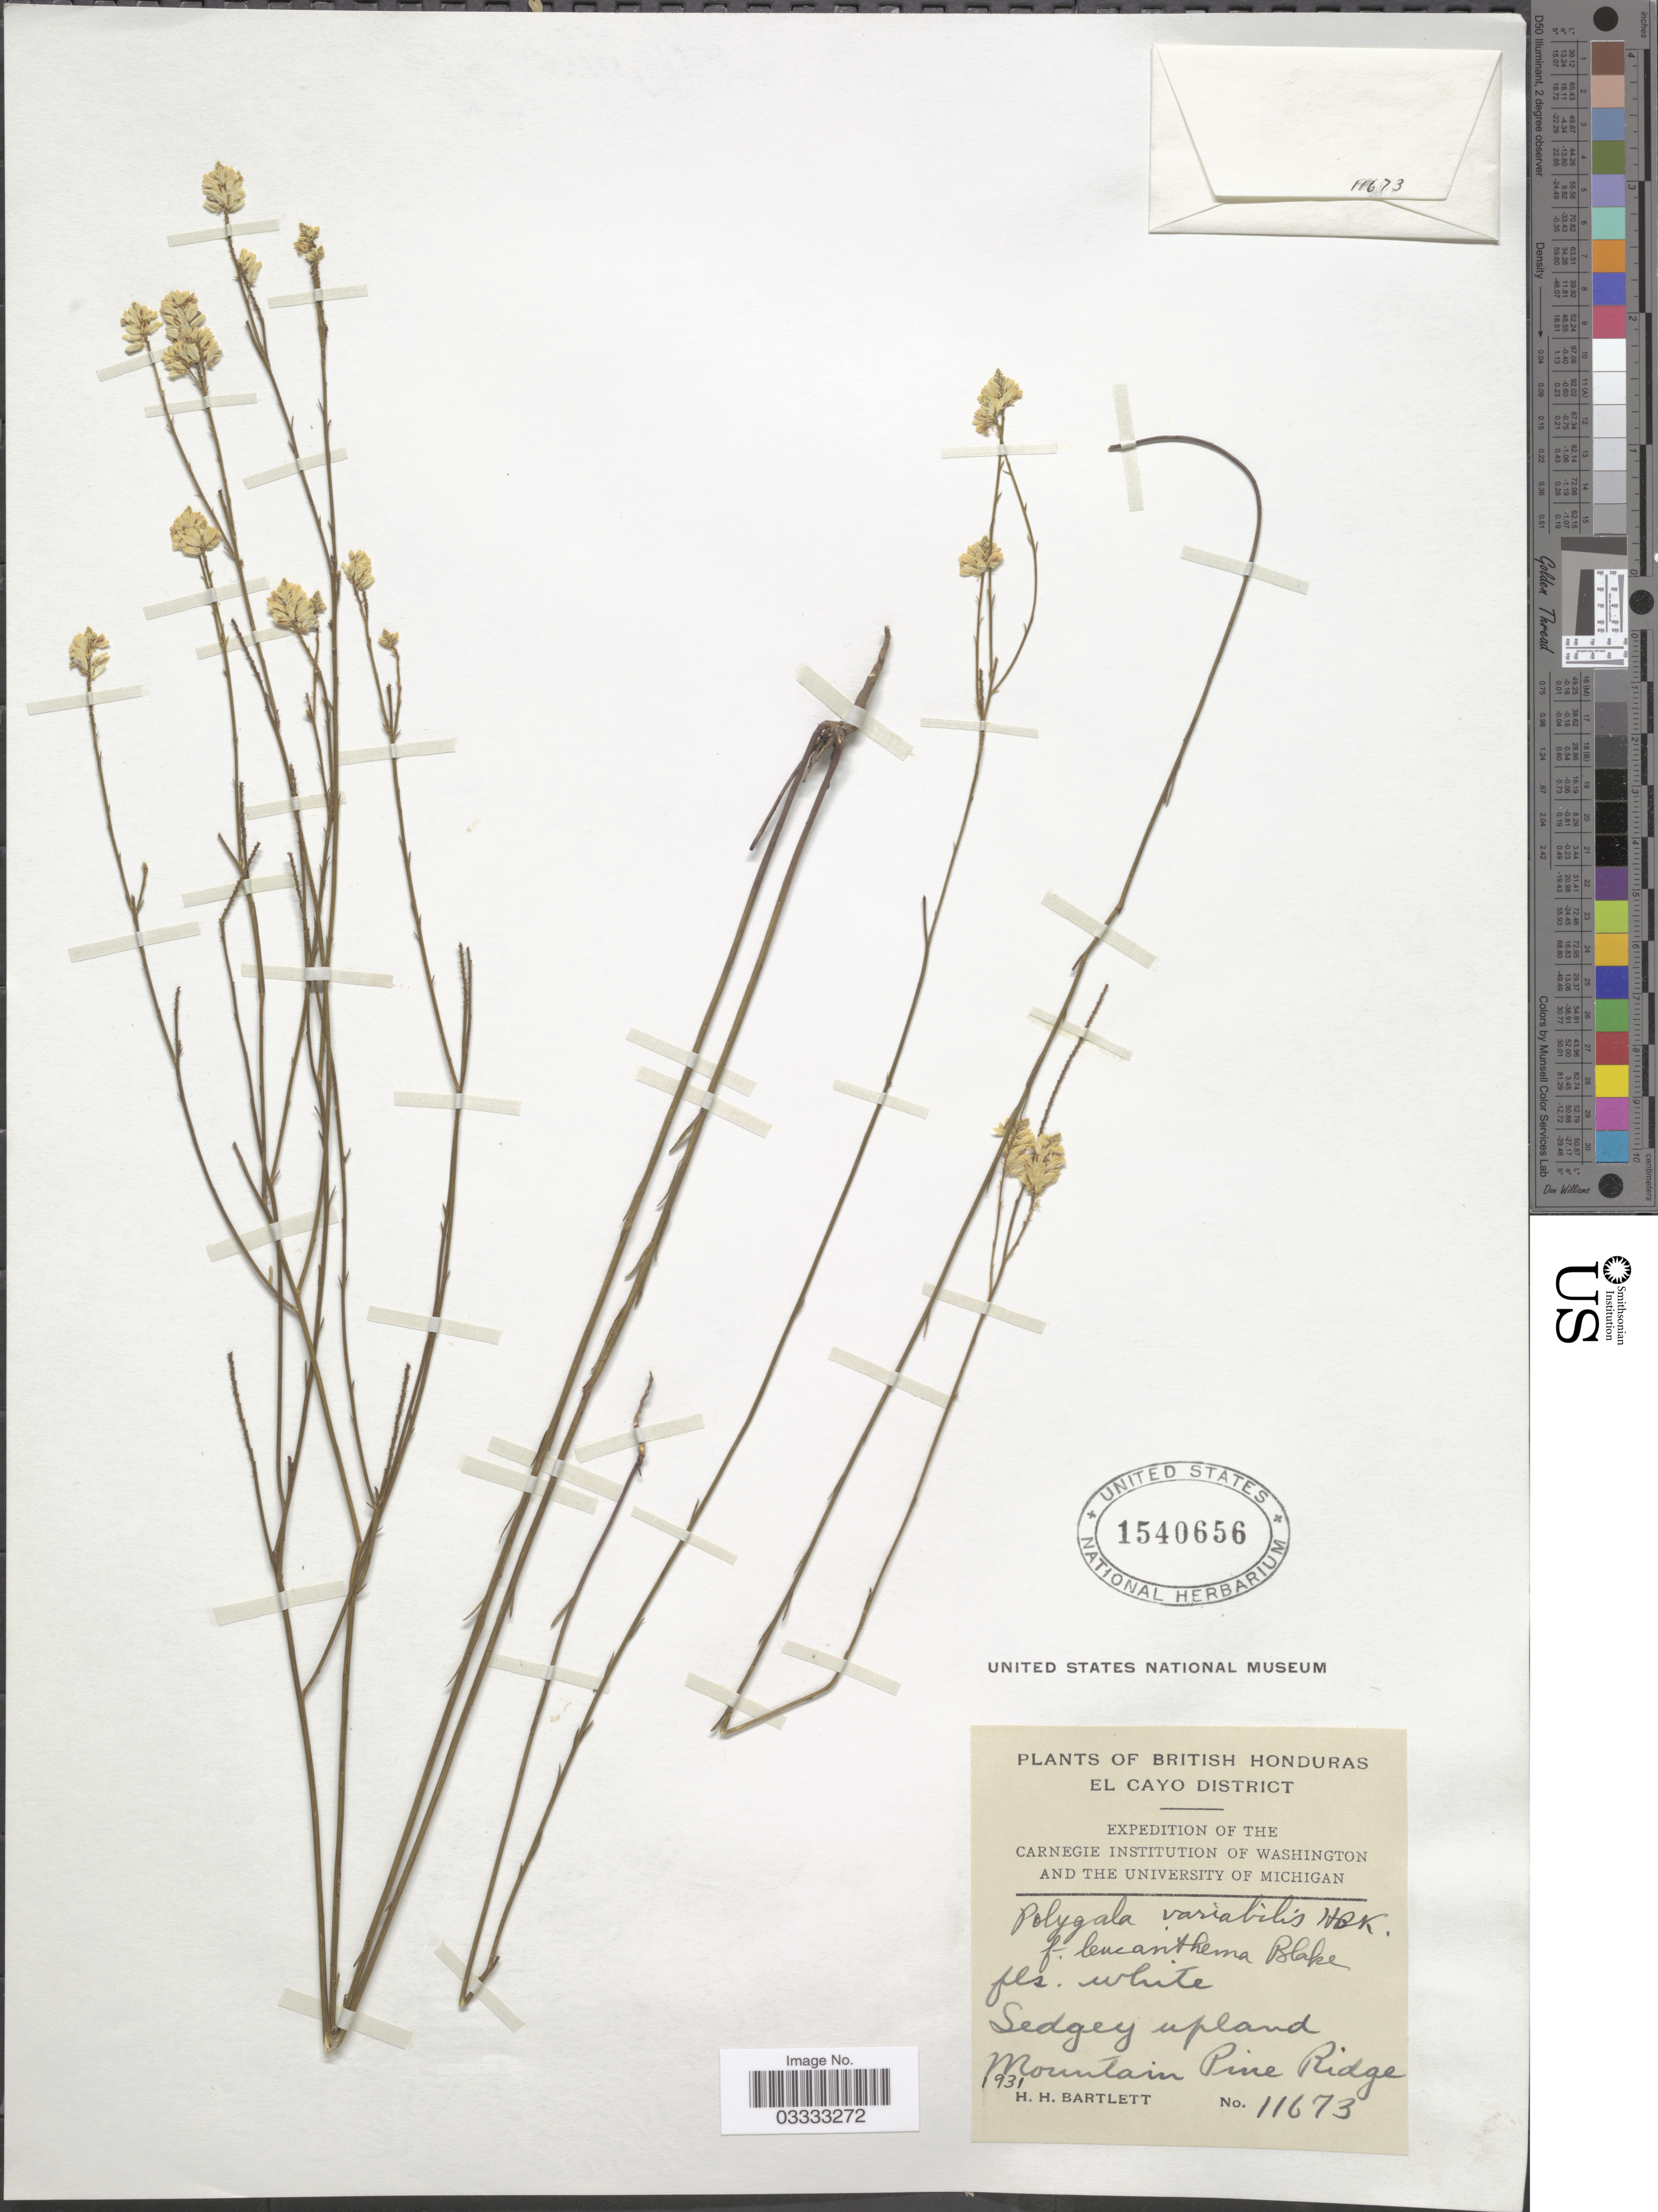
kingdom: Plantae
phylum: Tracheophyta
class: Magnoliopsida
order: Fabales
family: Polygalaceae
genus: Polygala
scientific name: Polygala variabilis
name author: Kunth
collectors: H. H. Bartlett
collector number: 11673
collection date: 1931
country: Belize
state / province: Cayo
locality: British Honduras. El Cayo District. Sedgey upland Mountain Pine Ridge.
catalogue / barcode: US 1540656